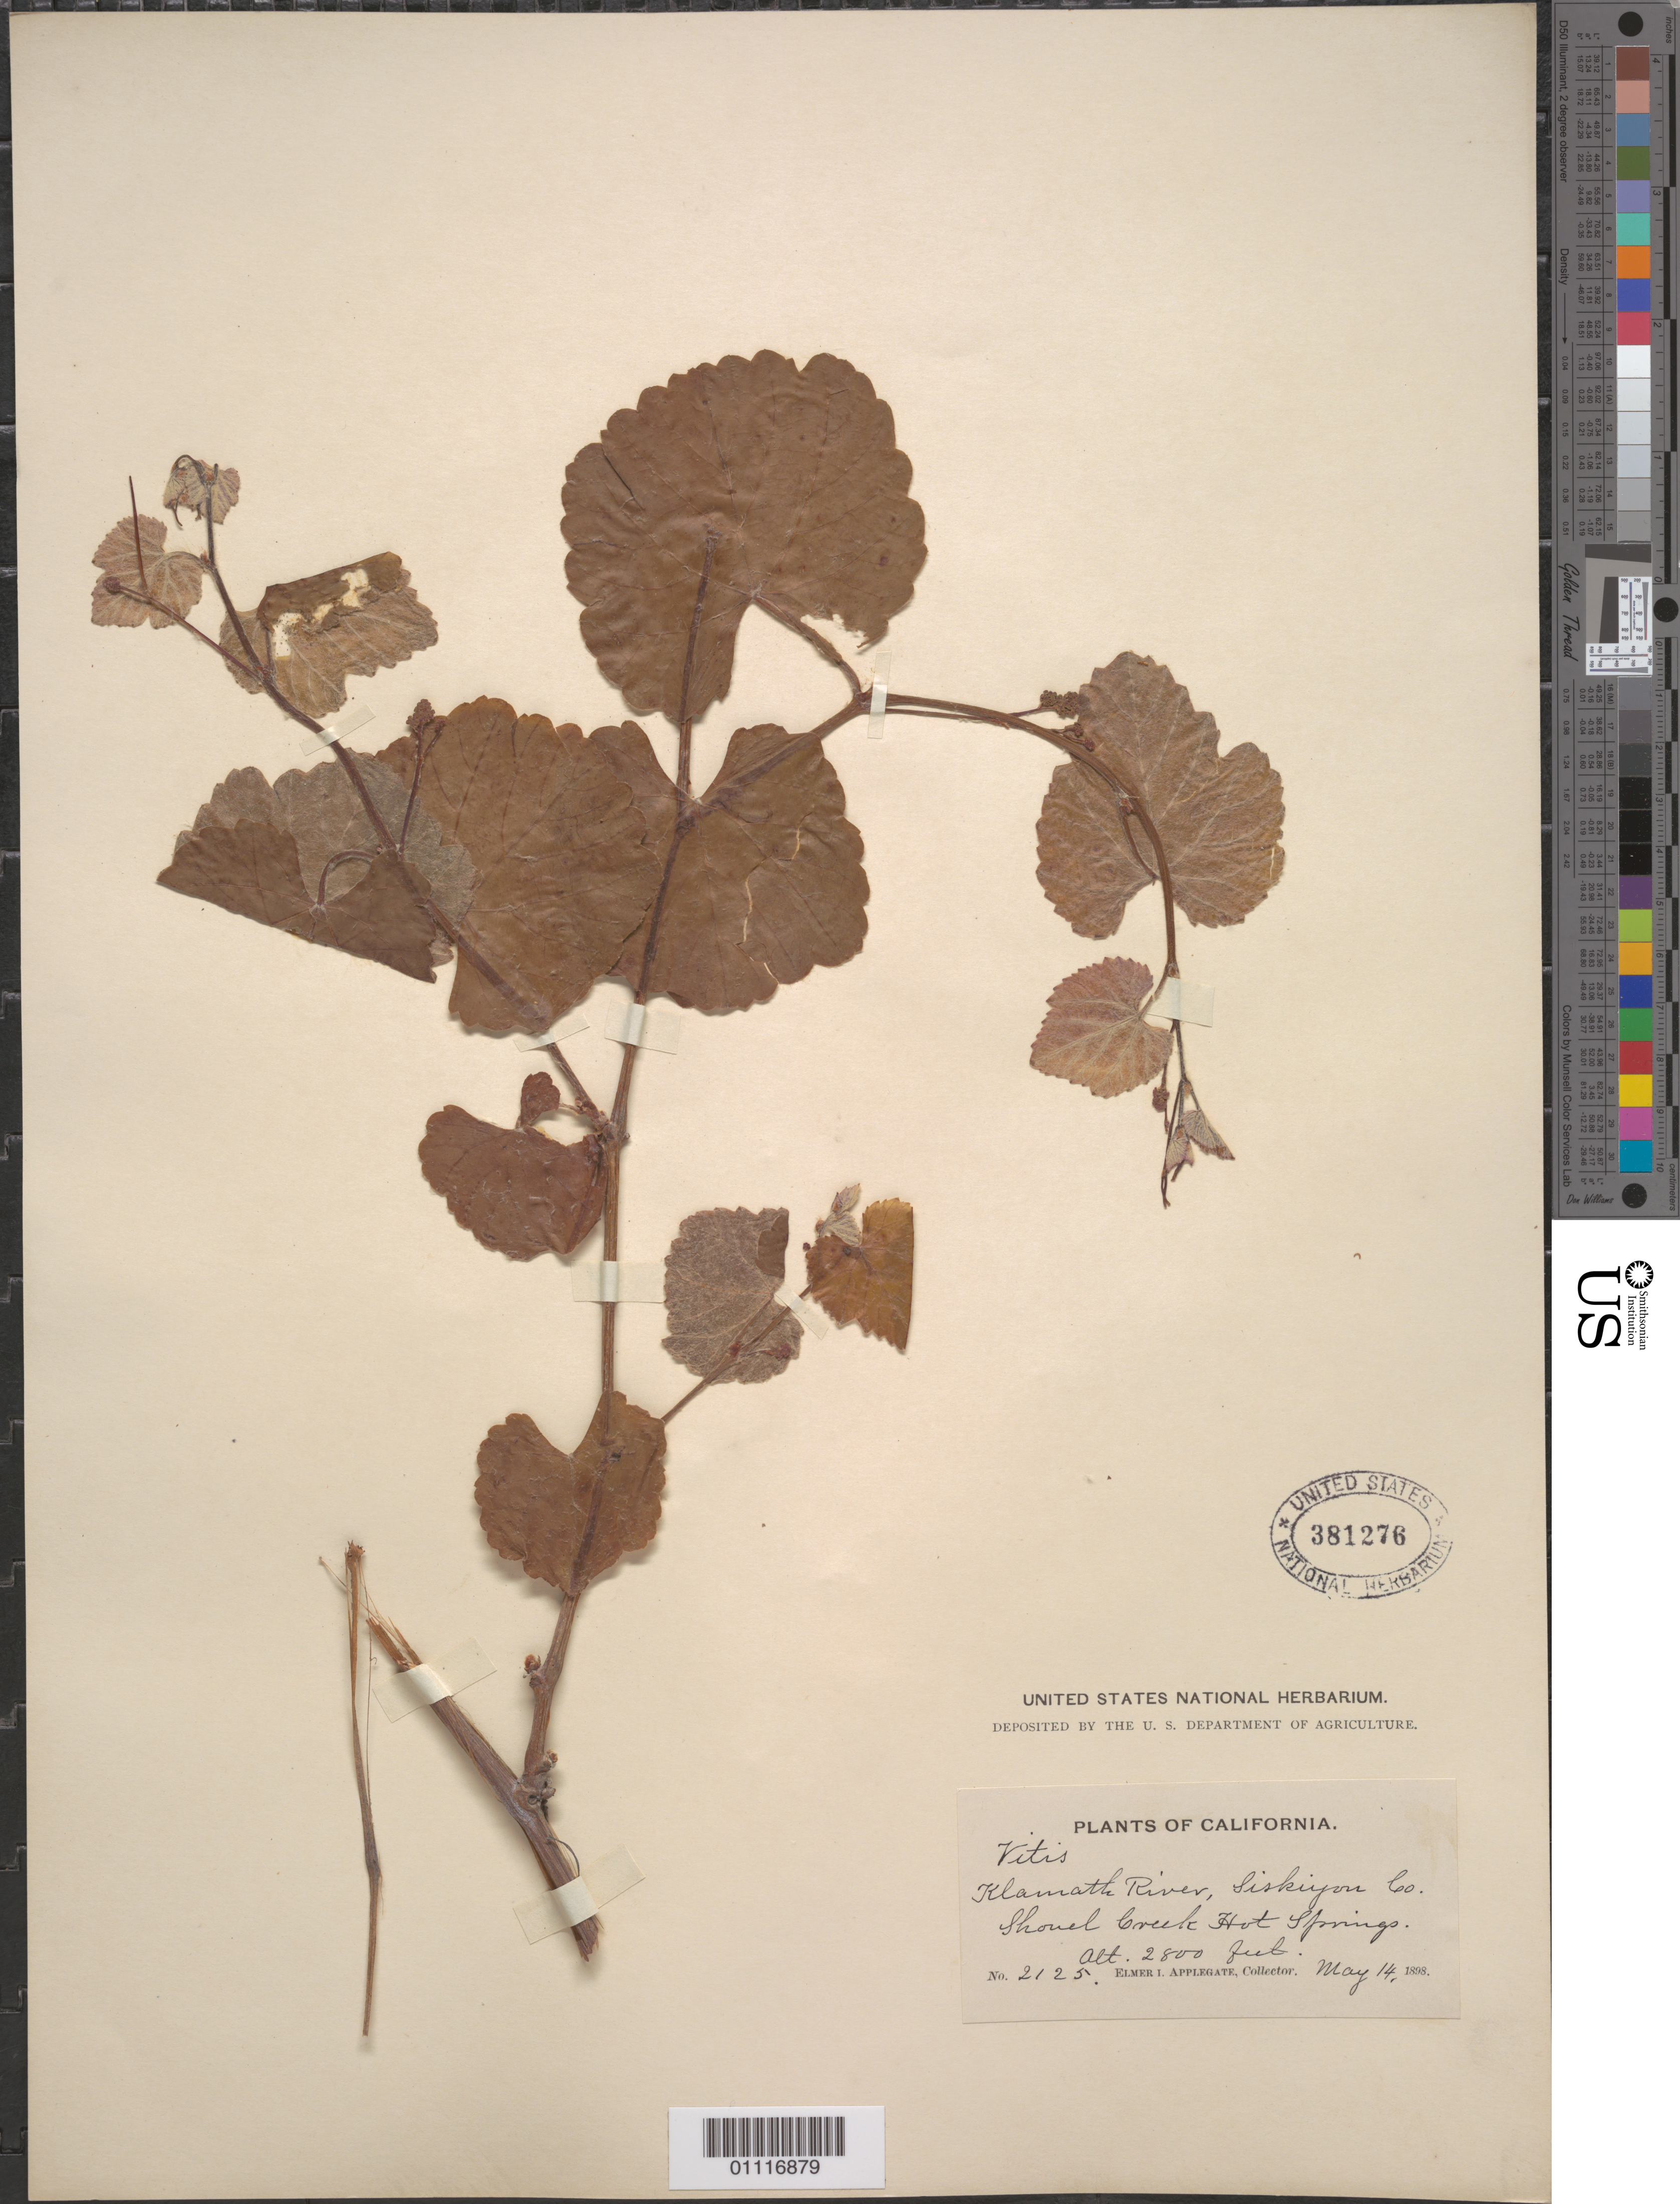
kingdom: Plantae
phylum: Tracheophyta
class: Magnoliopsida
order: Vitales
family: Vitaceae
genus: Vitis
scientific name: Vitis californica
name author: Benth.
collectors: E. I. Applegate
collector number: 2125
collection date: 1898-05-14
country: United States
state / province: California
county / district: Siskiyou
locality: Klamath River, Shovel Creek Hot Springs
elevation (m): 853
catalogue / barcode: US 381276